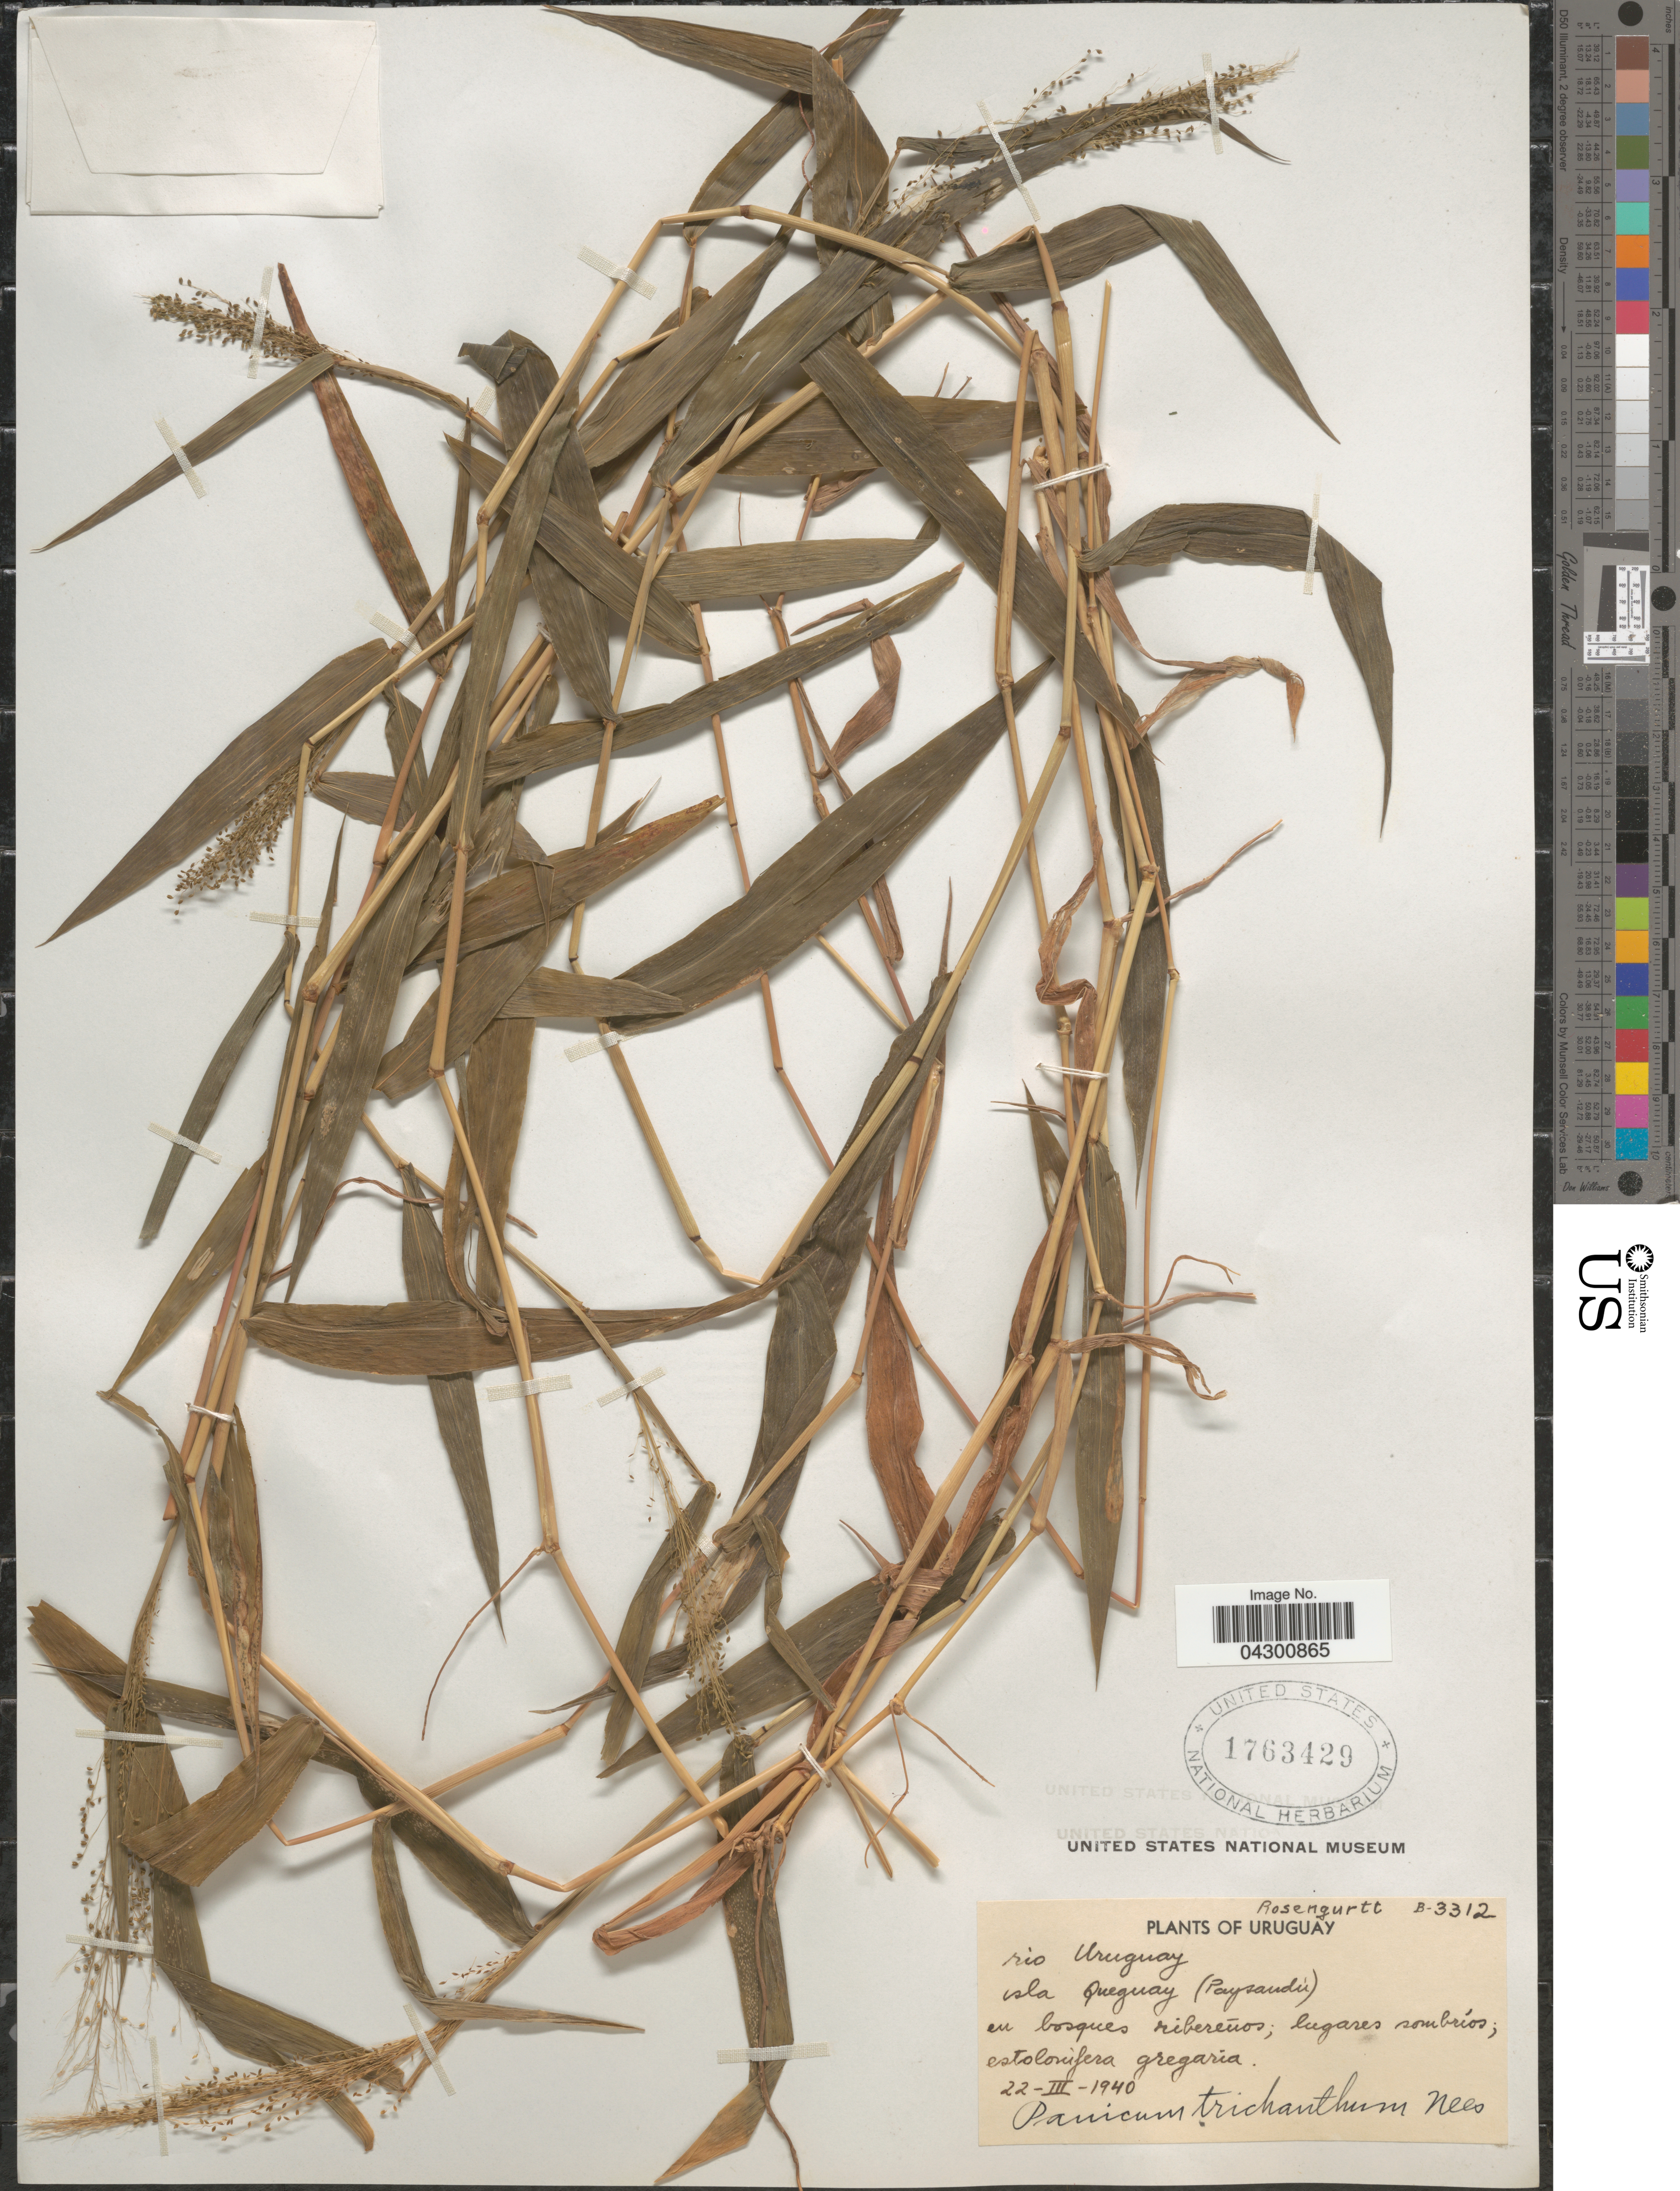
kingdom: Plantae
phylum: Tracheophyta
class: Liliopsida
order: Poales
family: Poaceae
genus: Panicum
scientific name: Panicum trichanthum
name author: Nees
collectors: Rosengurtt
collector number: B-3312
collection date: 1940-03-22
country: Uruguay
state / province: Paysandu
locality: Rio Uruguay isla Queguay (Paysandú) en bosques ribereños; lugares sombríos; estolonifera gregaria.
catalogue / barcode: US 1763429